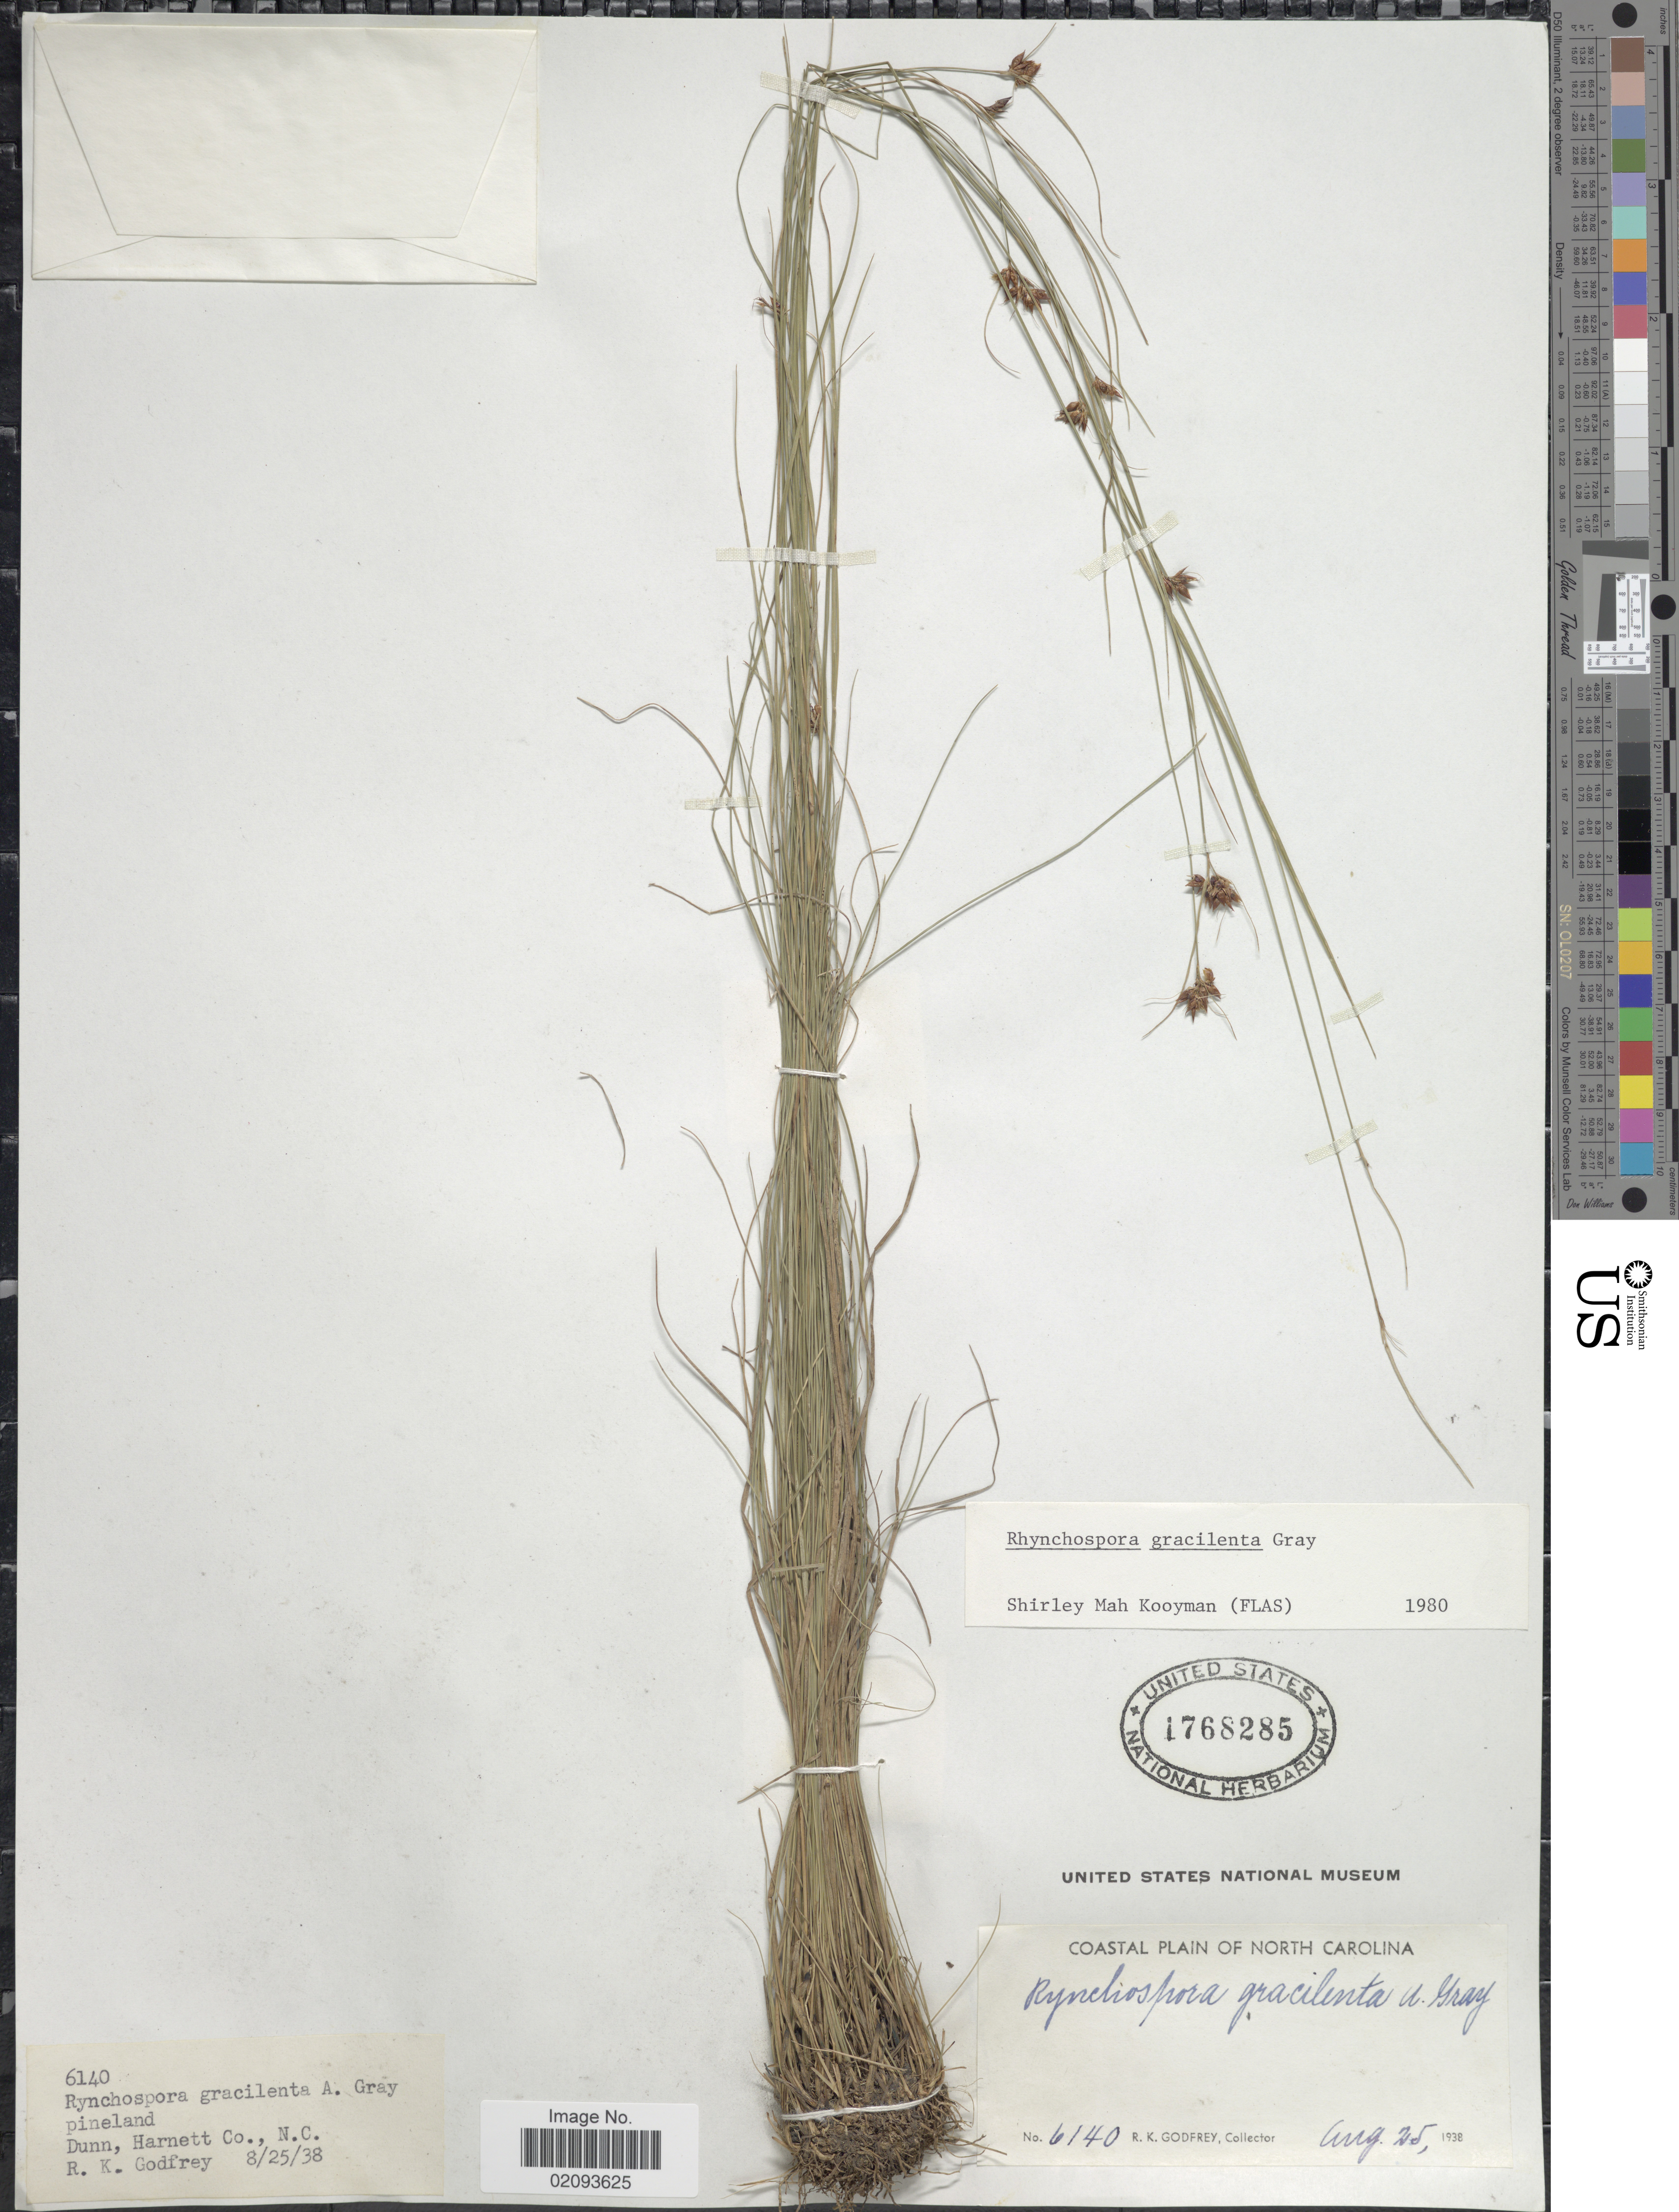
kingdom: Plantae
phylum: Tracheophyta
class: Liliopsida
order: Poales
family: Cyperaceae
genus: Rhynchospora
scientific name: Rhynchospora gracilenta A. Gray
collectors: R. K. Godfrey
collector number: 6140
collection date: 1938-08-25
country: United States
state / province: North Carolina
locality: Coastal Plain of North Carolina. Dunn, Harnett Co.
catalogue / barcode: US 1768285